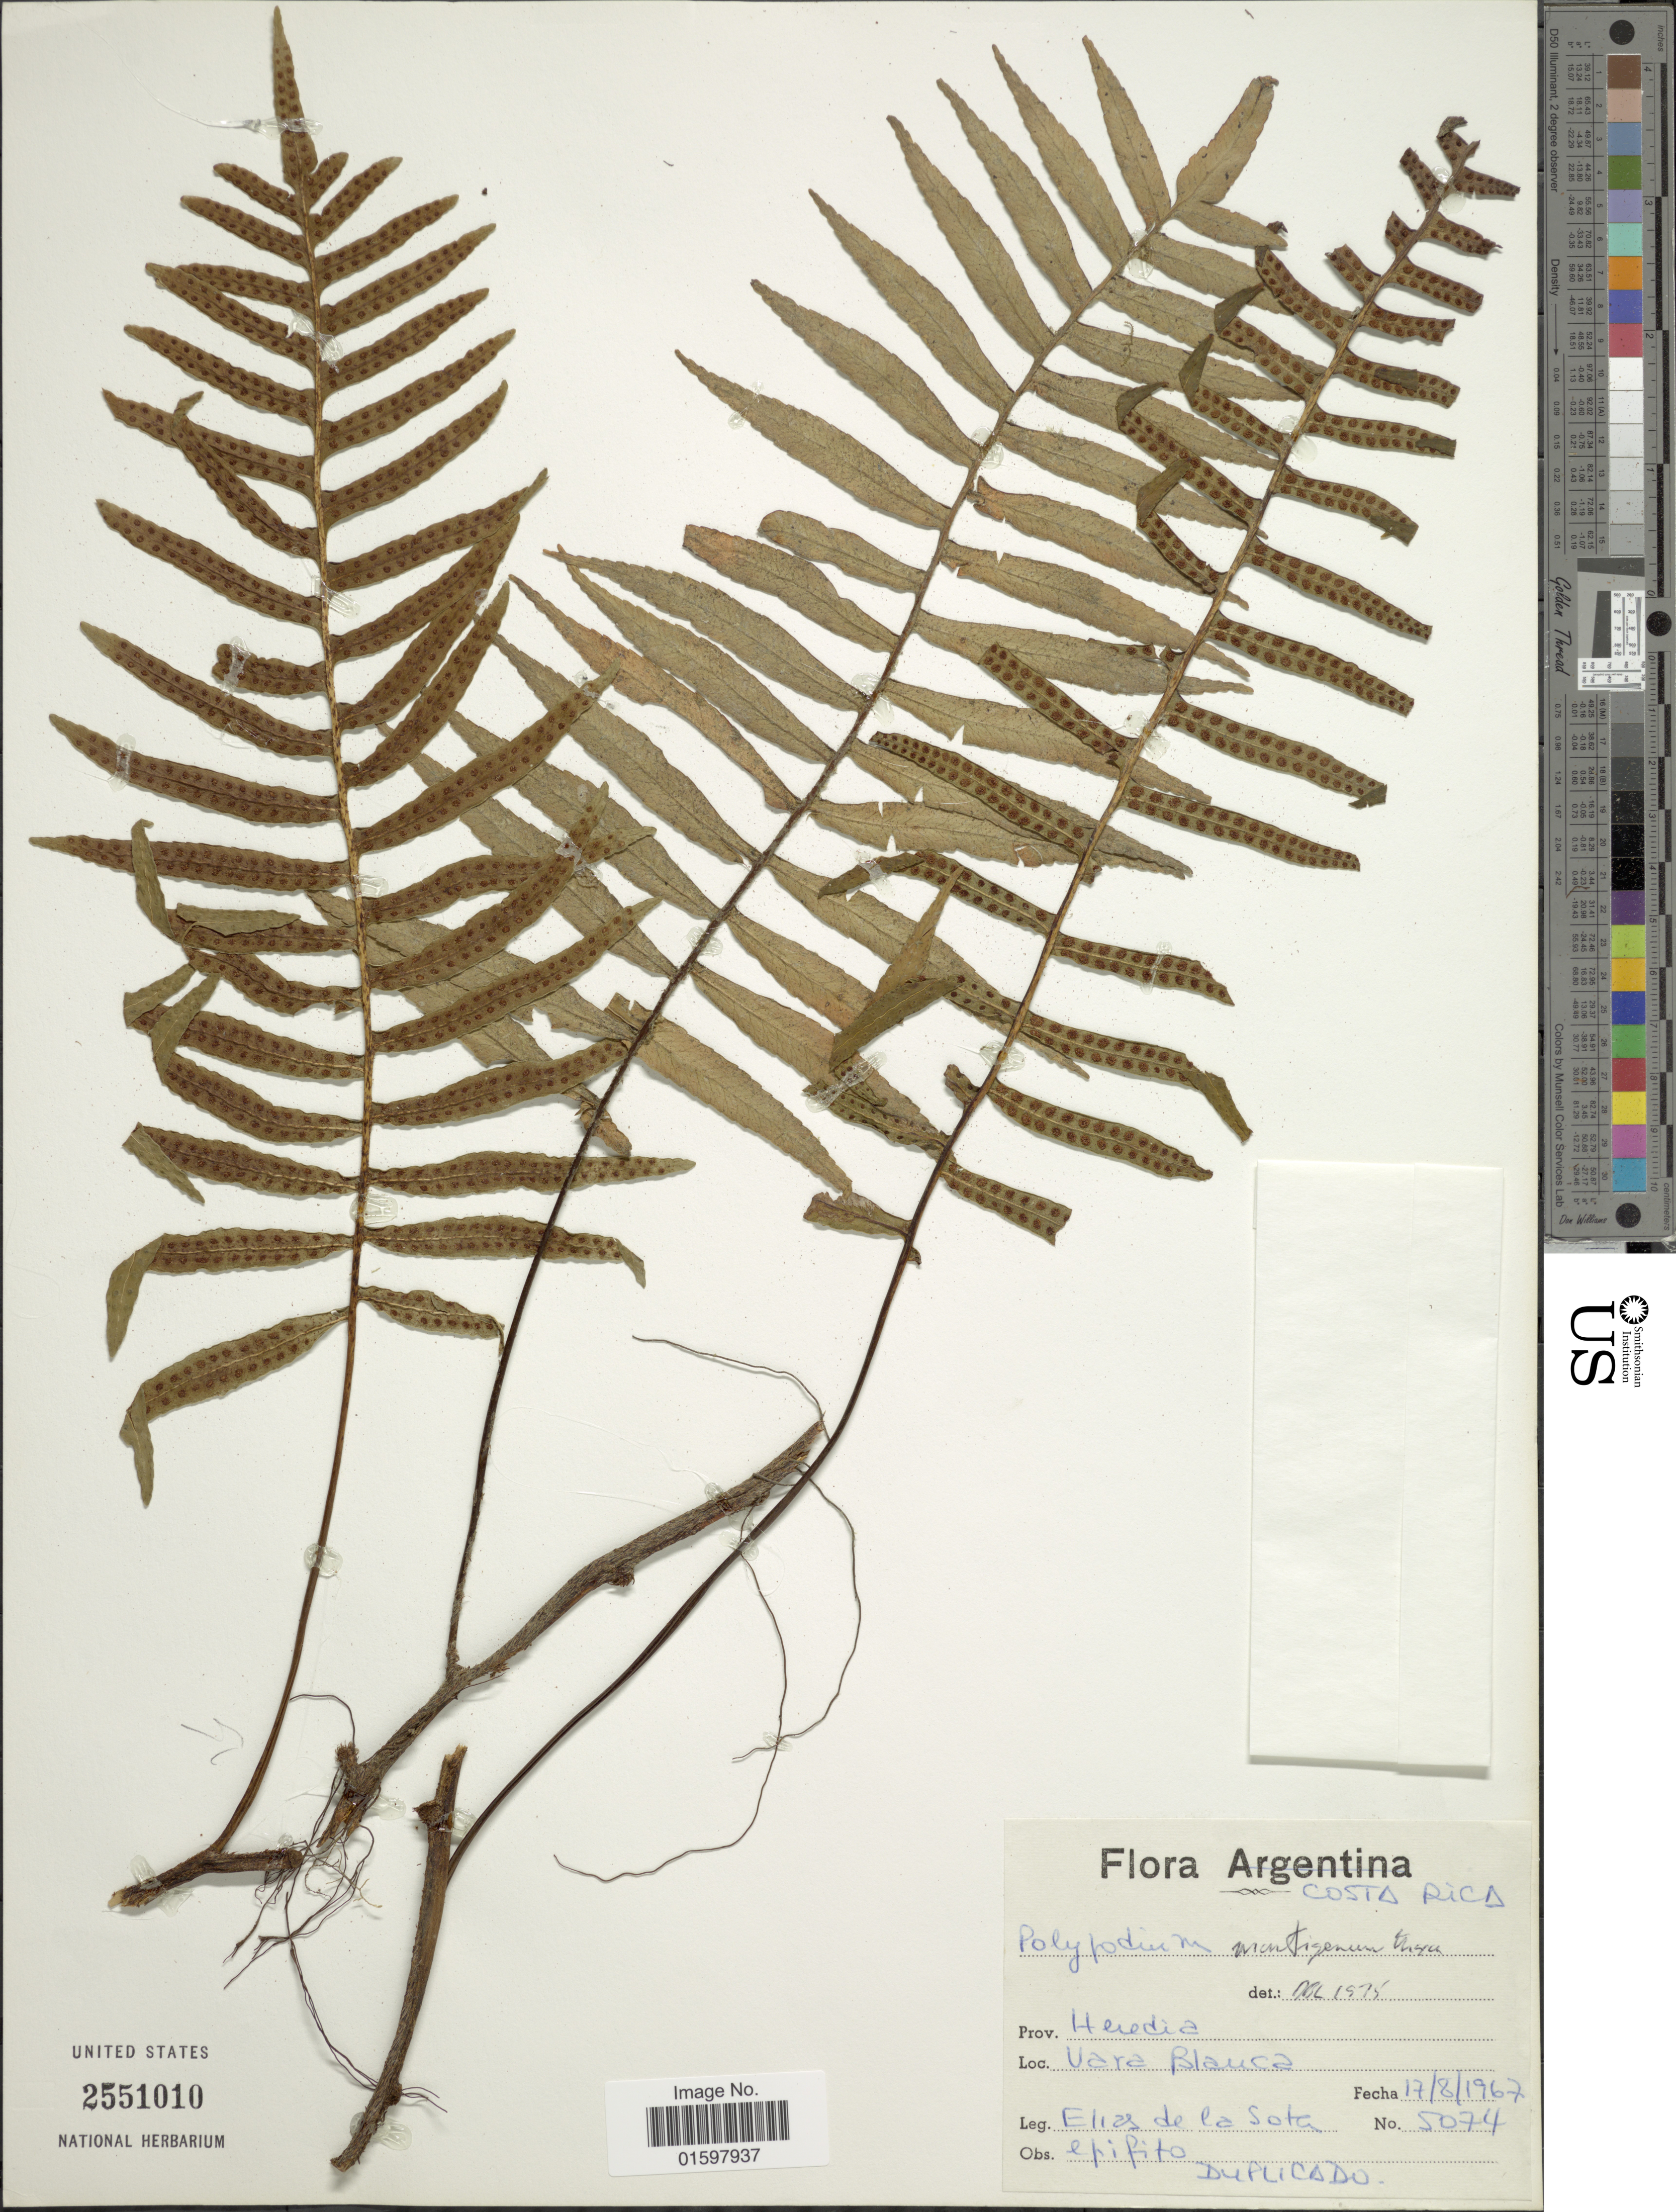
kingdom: Plantae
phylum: Tracheophyta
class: Polypodiopsida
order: Polypodiales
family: Polypodiaceae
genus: Pleopeltis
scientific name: Pleopeltis montigena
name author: (Maxon) A.R. Sm. & Tejero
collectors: E. R. de la Sota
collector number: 5074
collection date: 1967-08-17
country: Costa Rica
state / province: Heredia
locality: Vara Blanca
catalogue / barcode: US 2551010